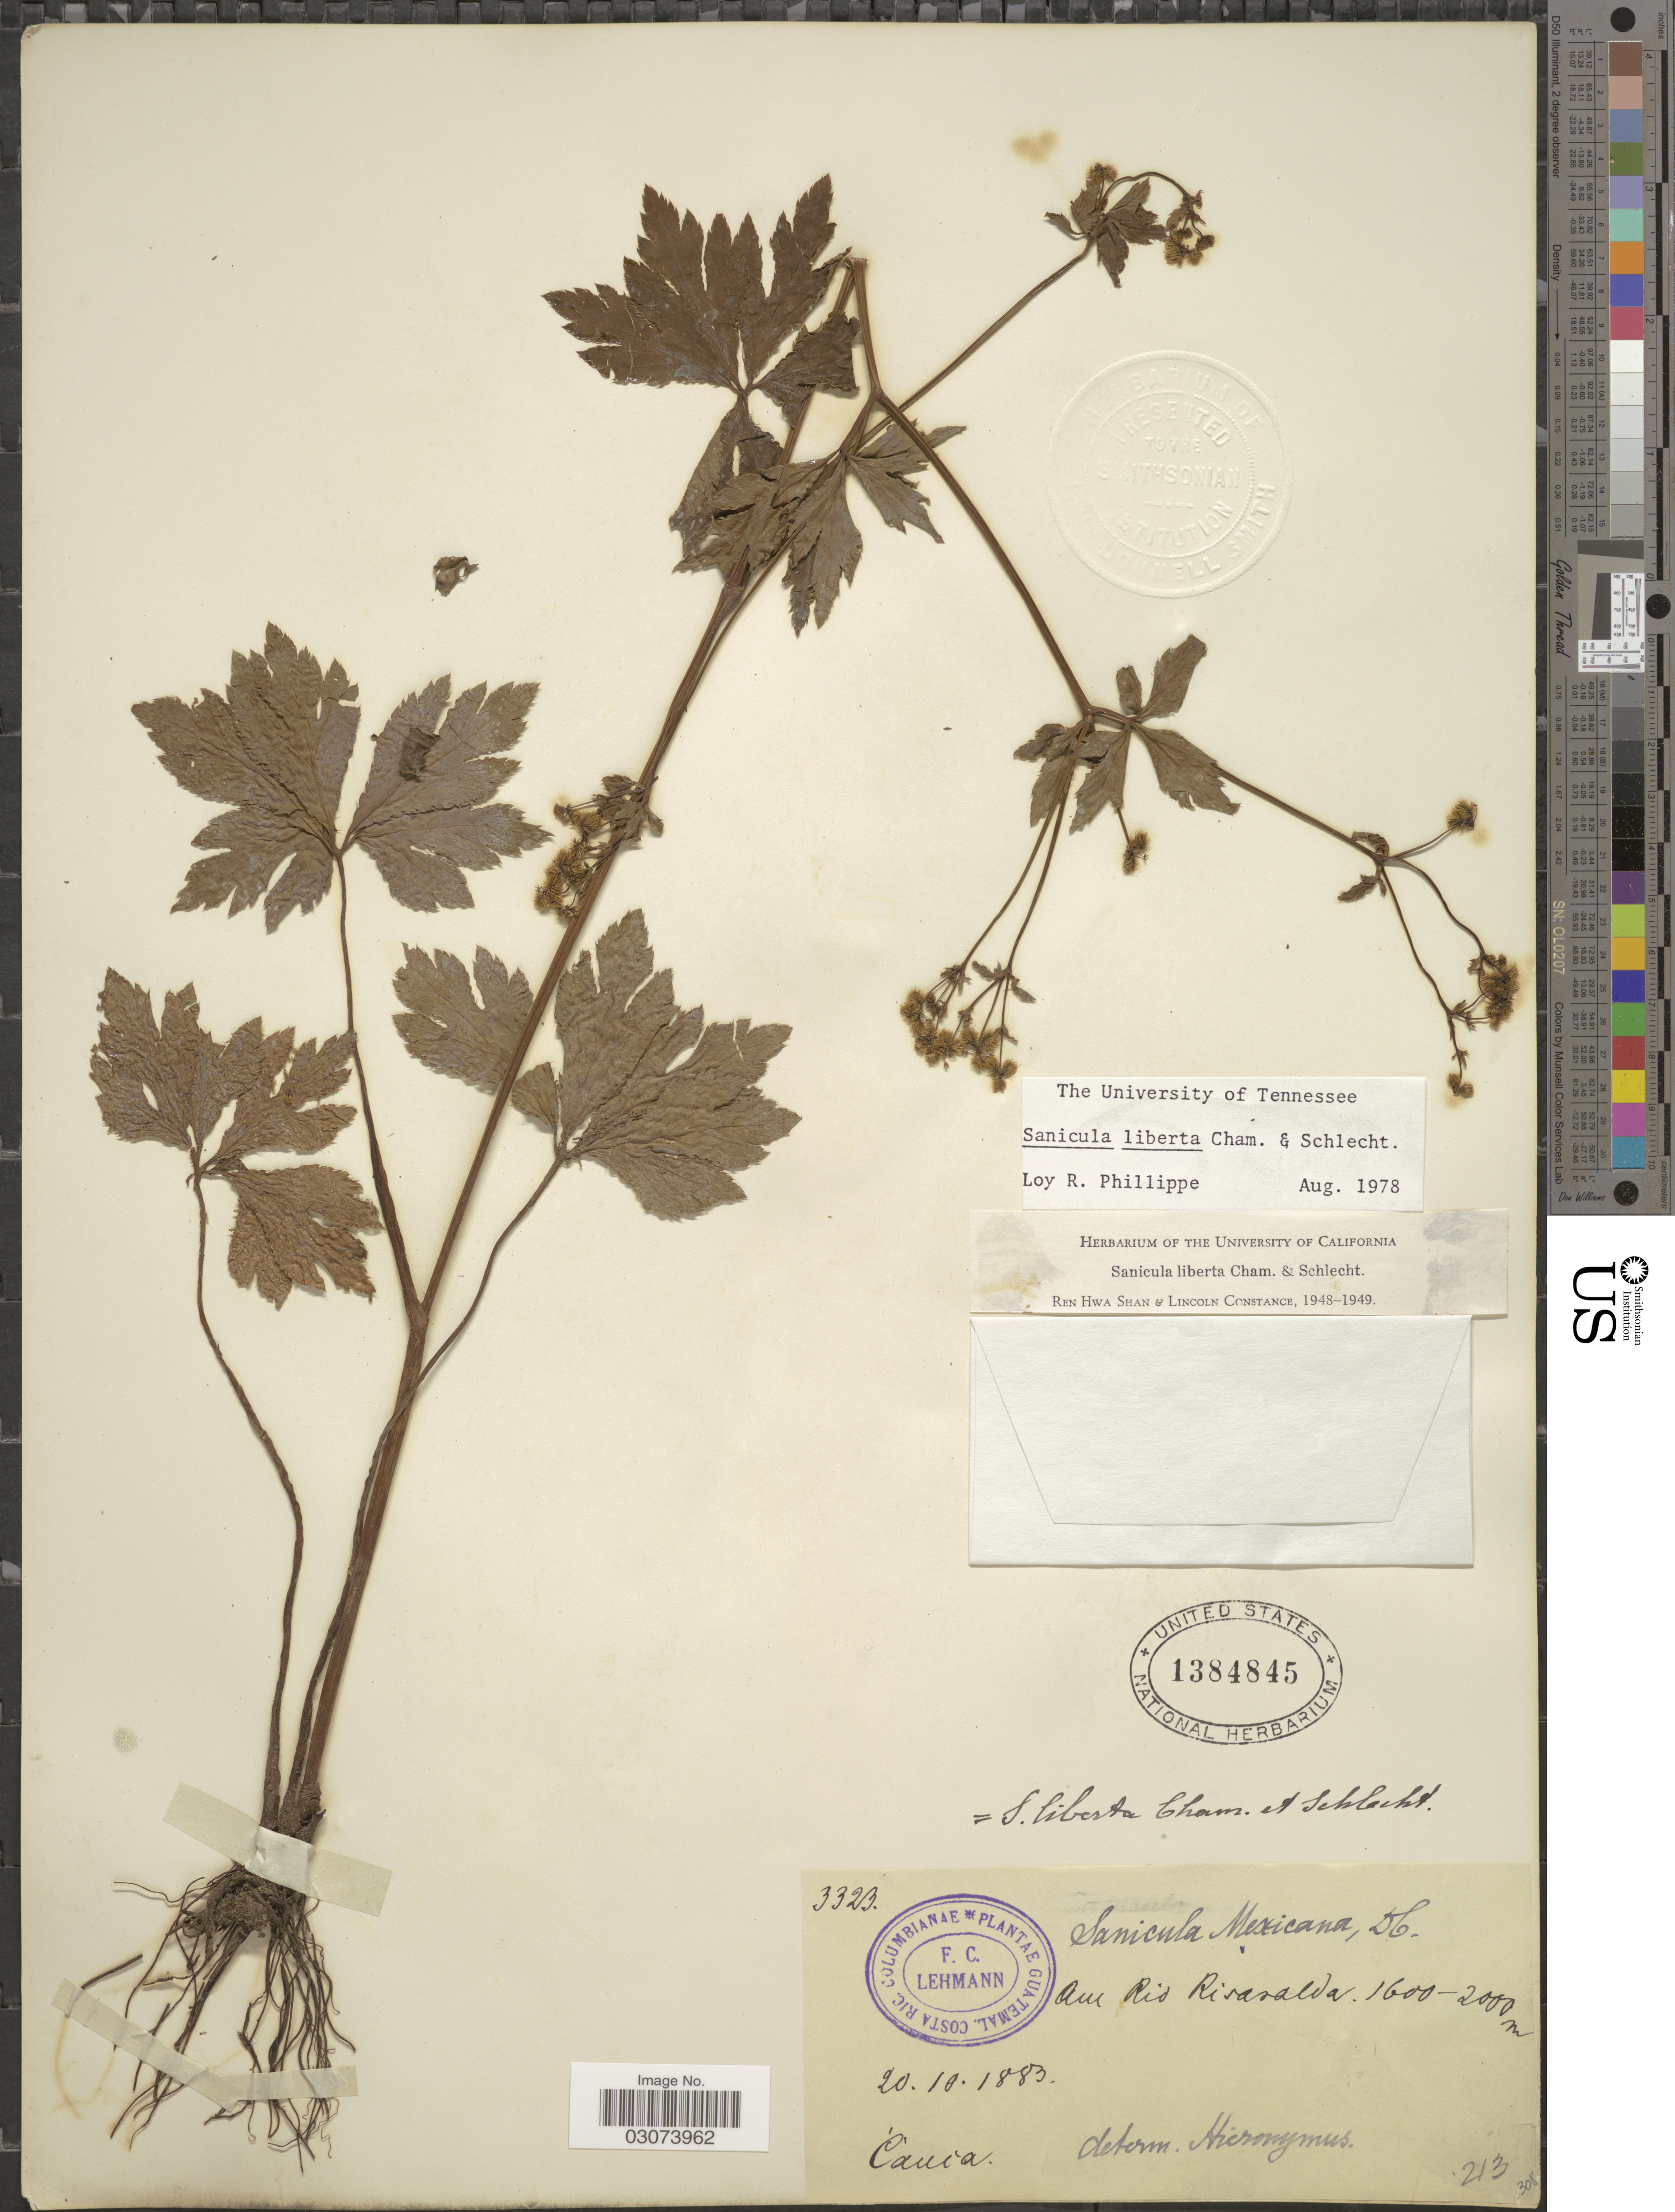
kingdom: Plantae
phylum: Tracheophyta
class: Magnoliopsida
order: Apiales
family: Apiaceae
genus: Sanicula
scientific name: Sanicula liberta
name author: Cham. & Schltdl.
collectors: F. C. Lehmann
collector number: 3323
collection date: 1883-10-20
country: Colombia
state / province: Cauca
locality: Am Rio Risaralda.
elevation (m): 1600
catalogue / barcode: US 1384845